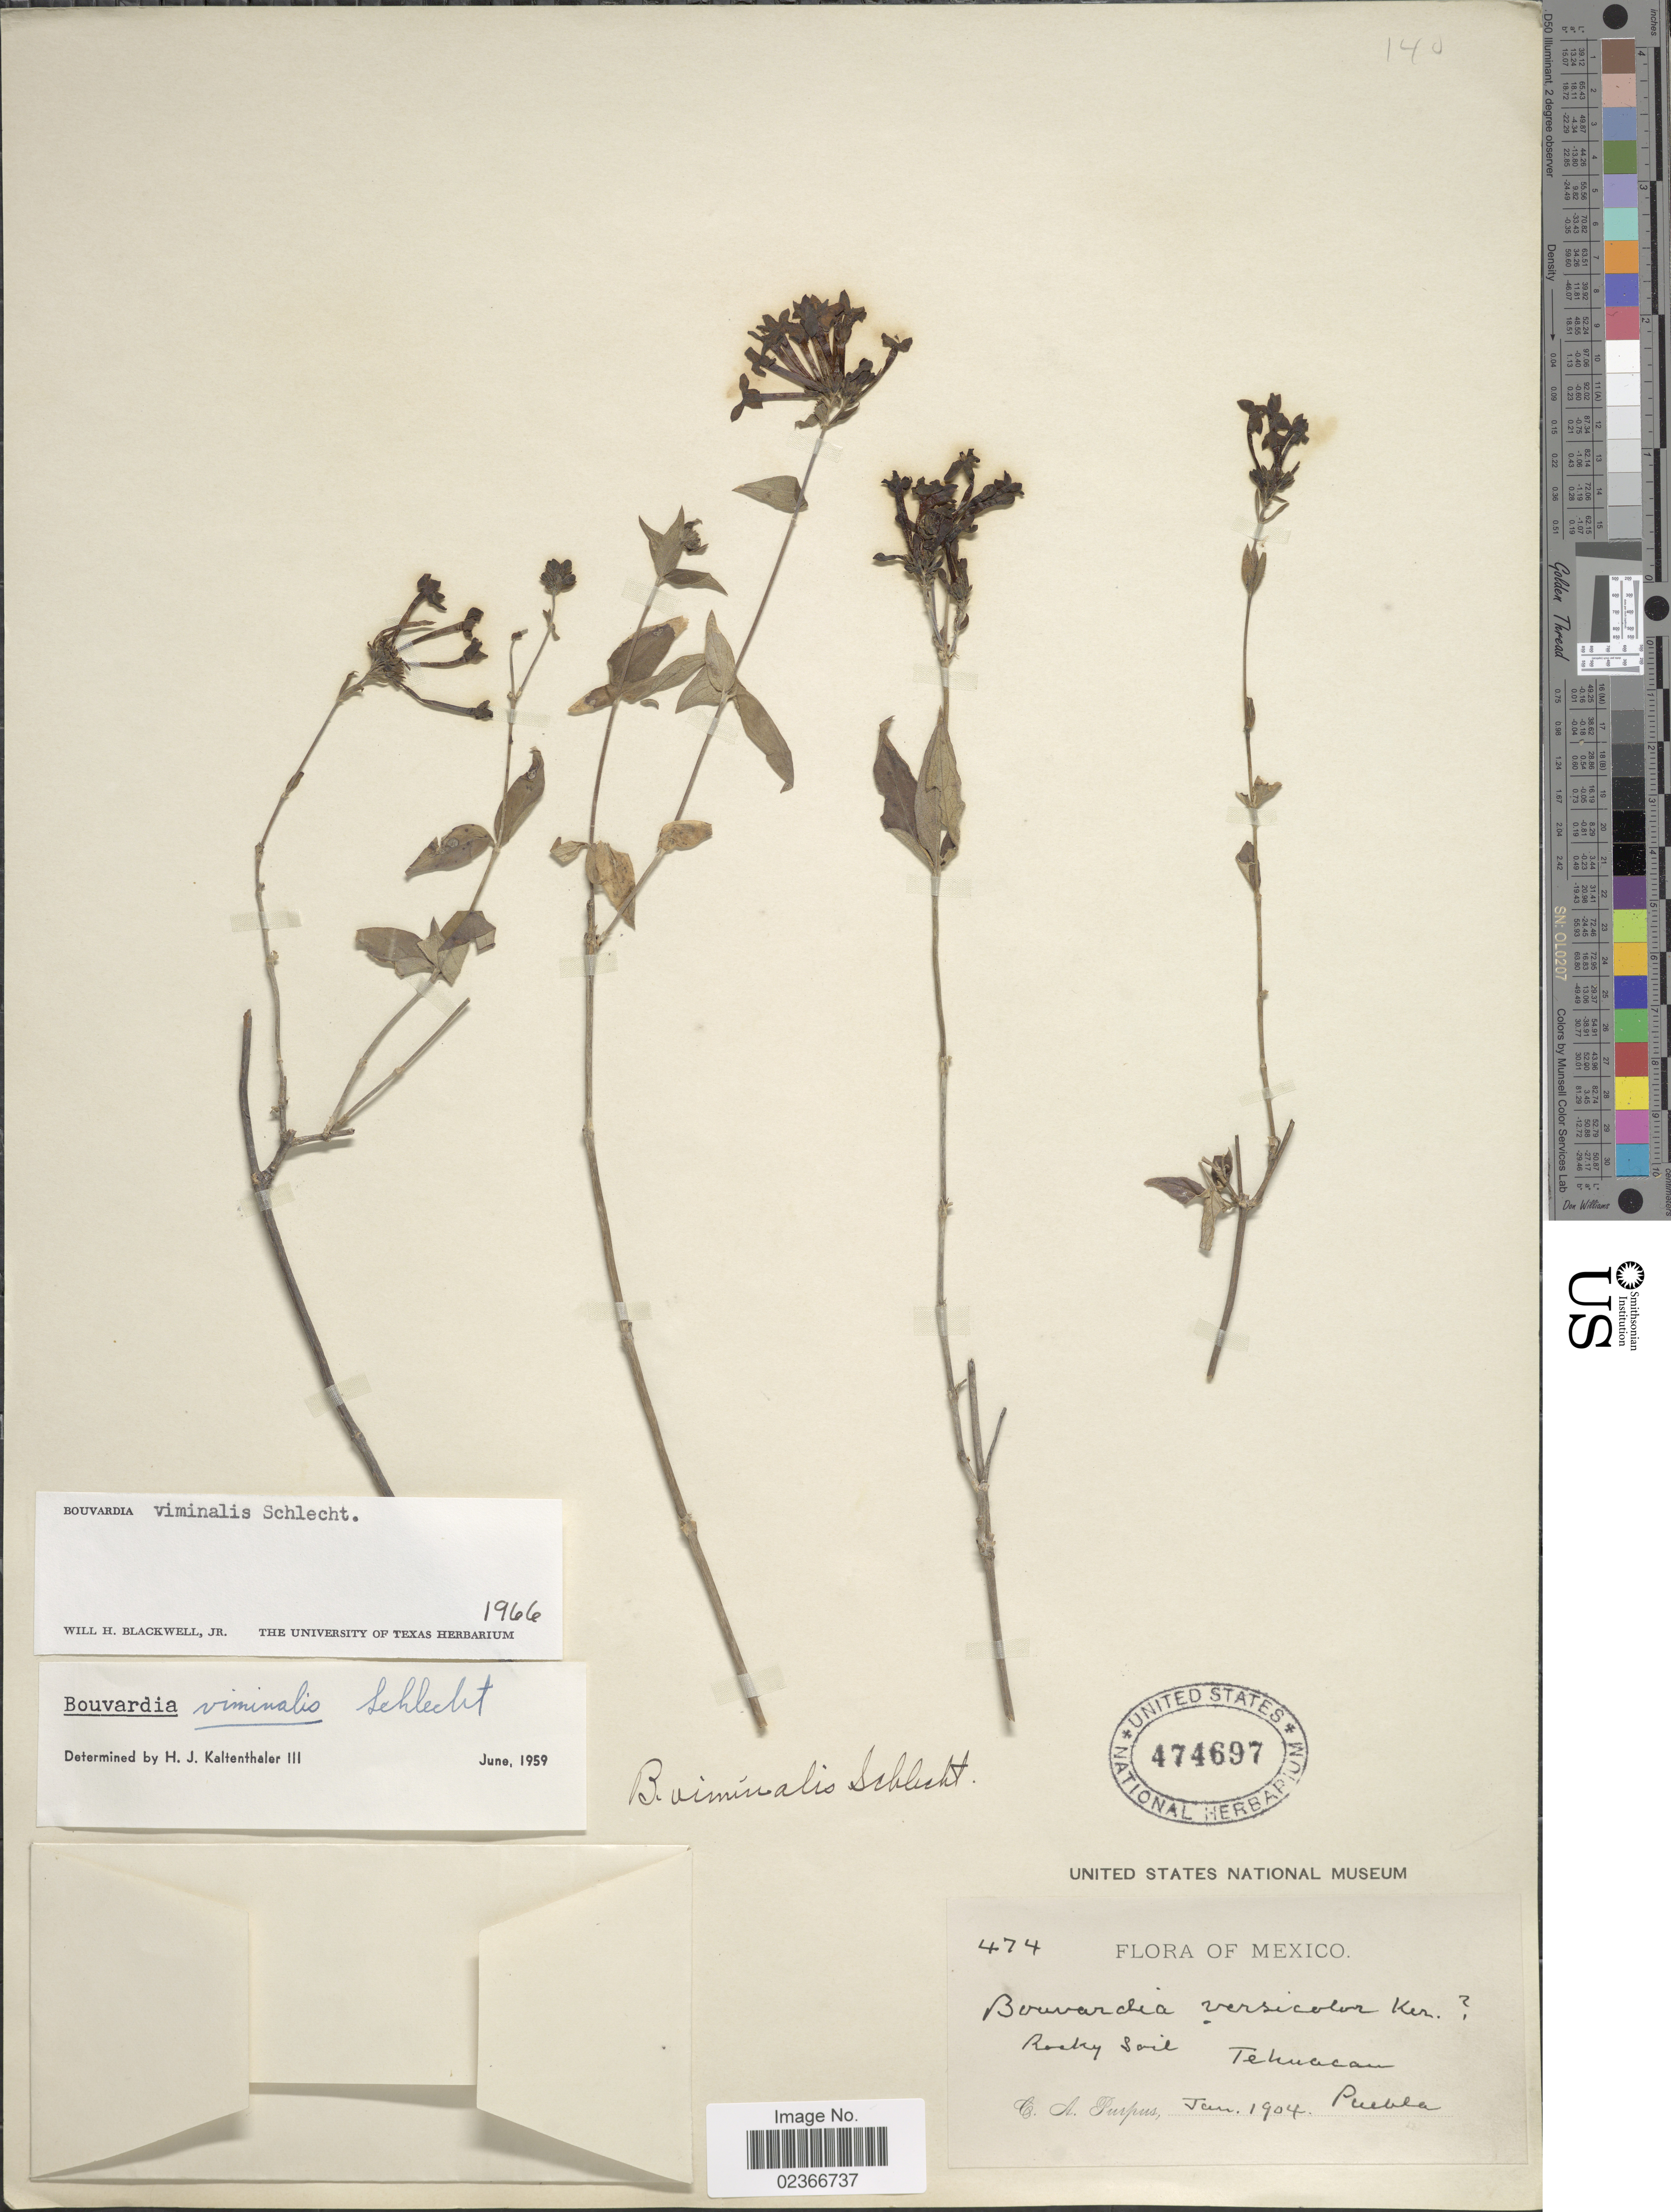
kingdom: Plantae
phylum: Tracheophyta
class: Magnoliopsida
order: Gentianales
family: Rubiaceae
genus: Bouvardia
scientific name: Bouvardia viminalis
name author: Schltdl.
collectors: C. A. Purpus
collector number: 474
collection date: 1904-01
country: Mexico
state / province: Puebla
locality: Tehuacan.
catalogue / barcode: US 474697